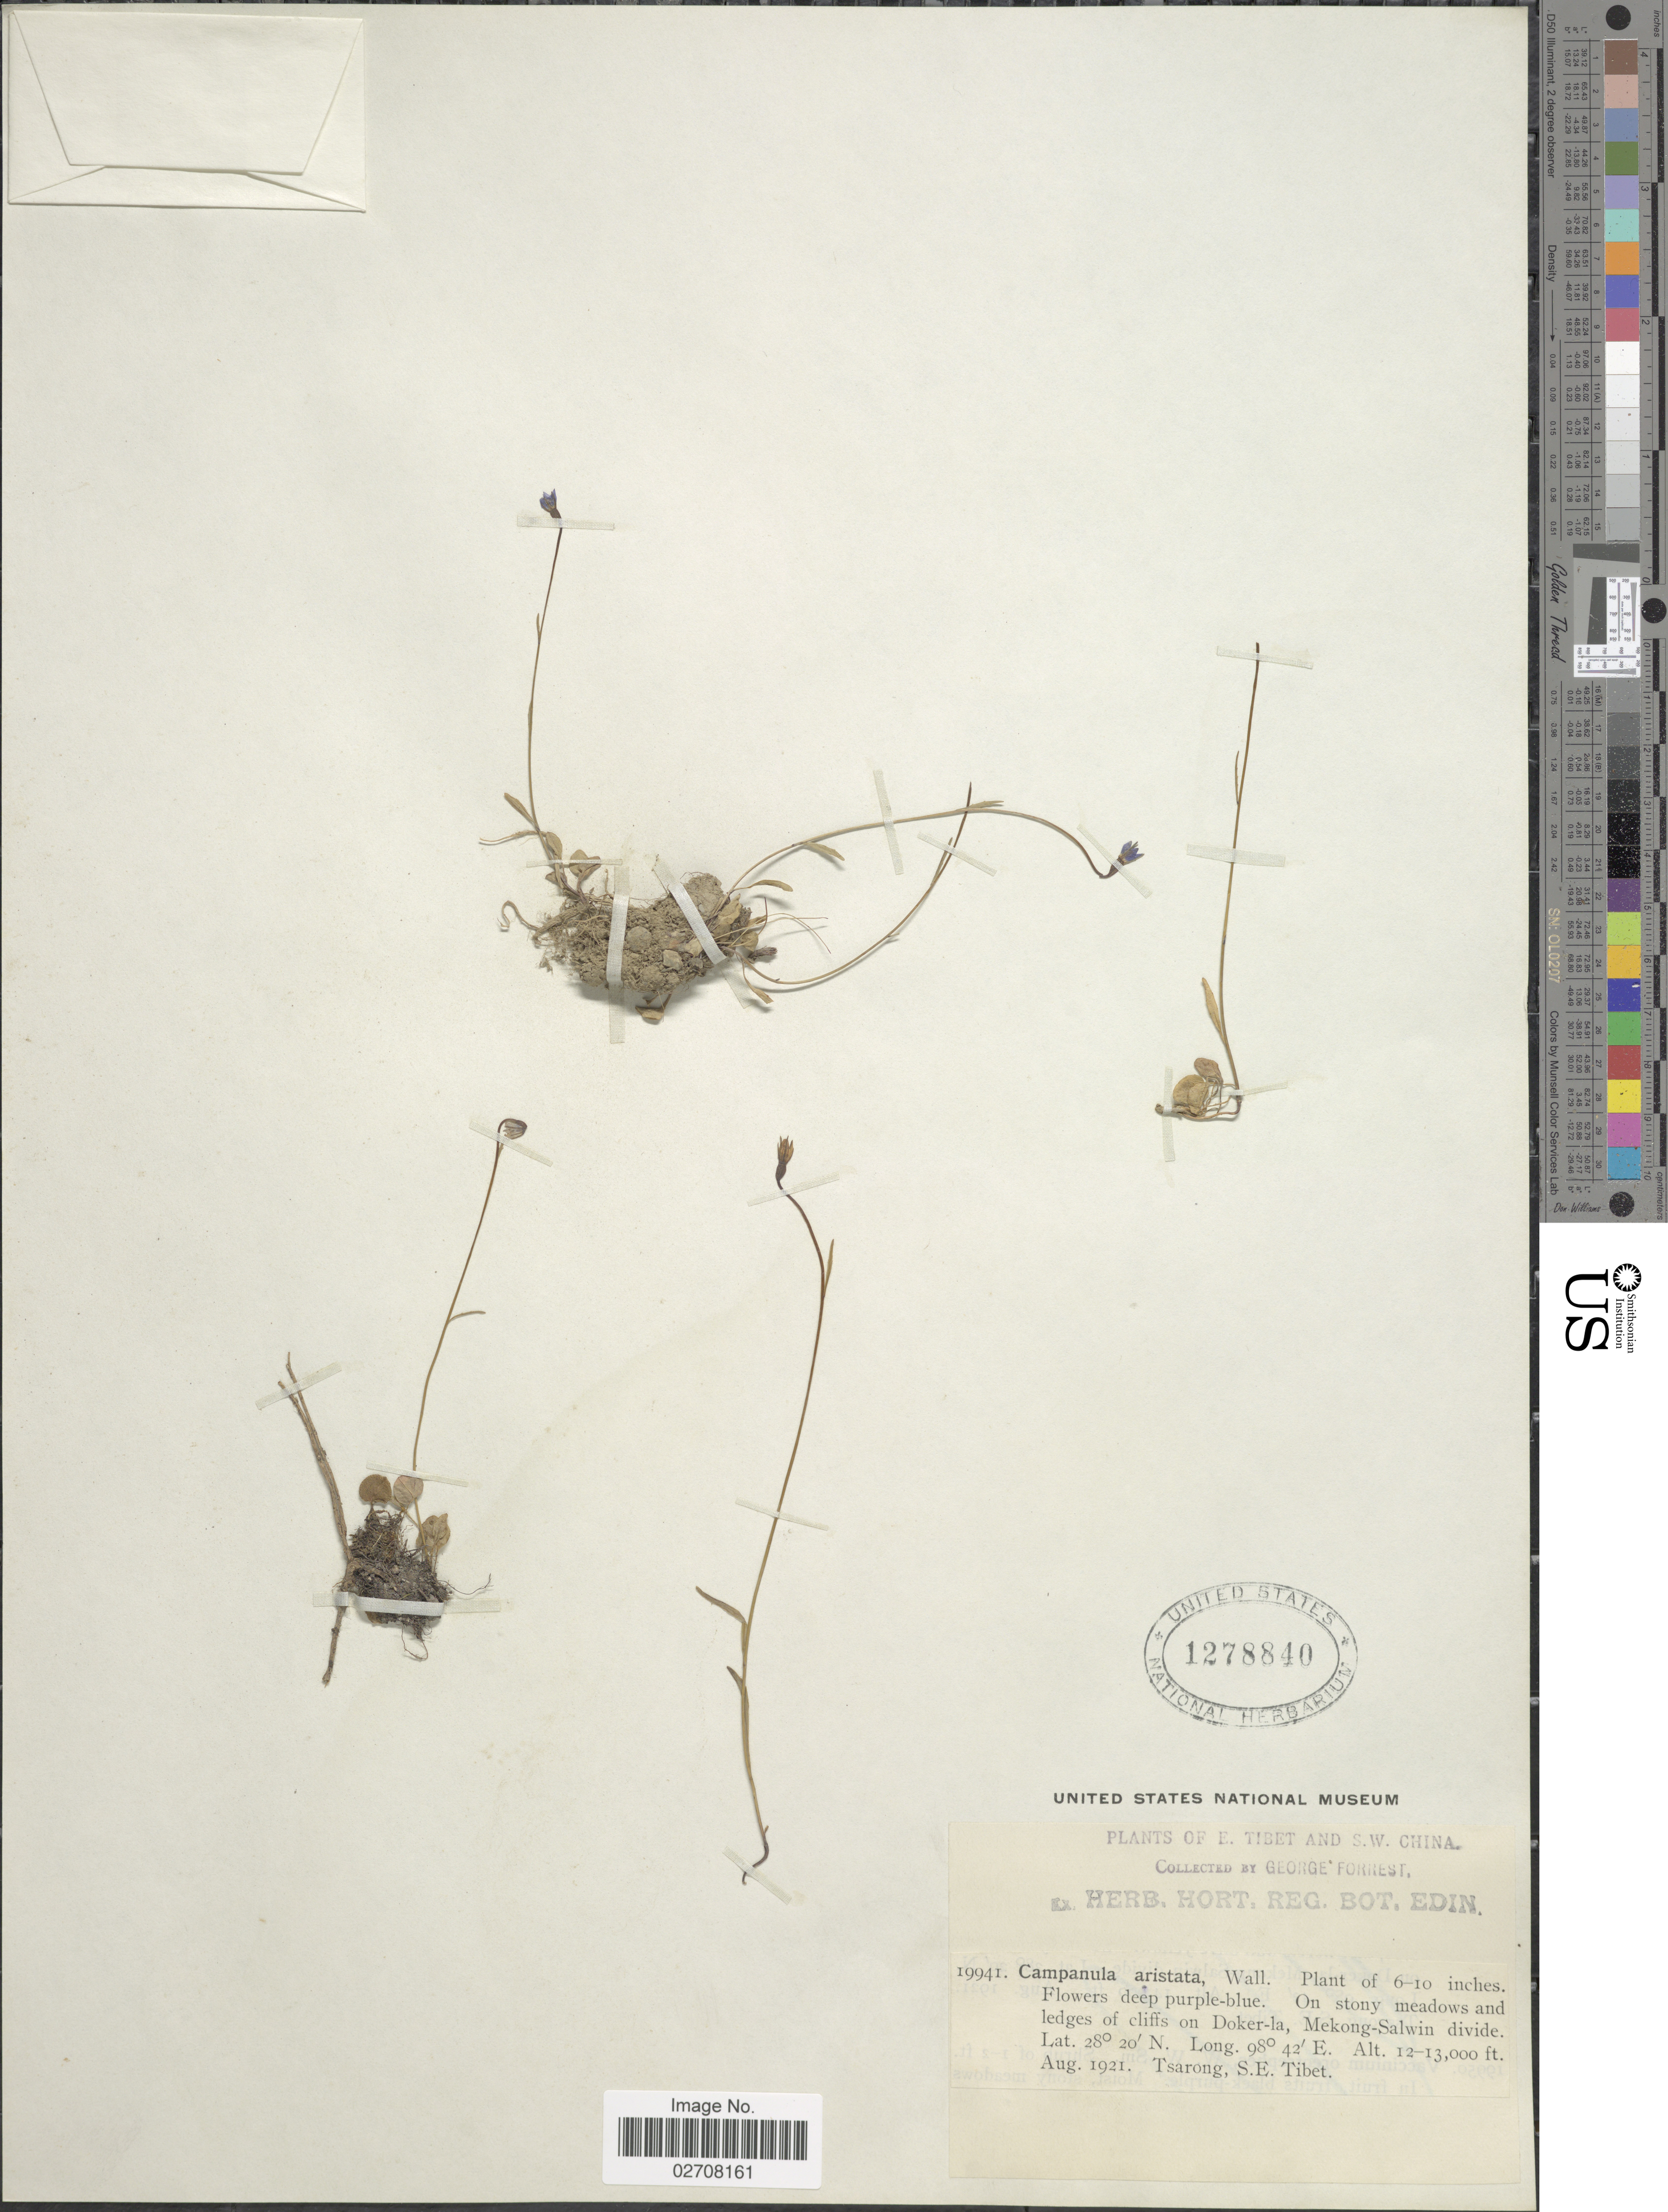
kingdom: Plantae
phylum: Tracheophyta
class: Magnoliopsida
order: Asterales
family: Campanulaceae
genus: Campanula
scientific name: Campanula aristata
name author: Wall.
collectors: G. Forrest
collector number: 19941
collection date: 1921-08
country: China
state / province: Xizang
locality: E. Tibet and S.W. China. On stony meadows and ledges of cliffs on Doker-la, Mekong-Salwin divide.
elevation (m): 3658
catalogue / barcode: US 1278840